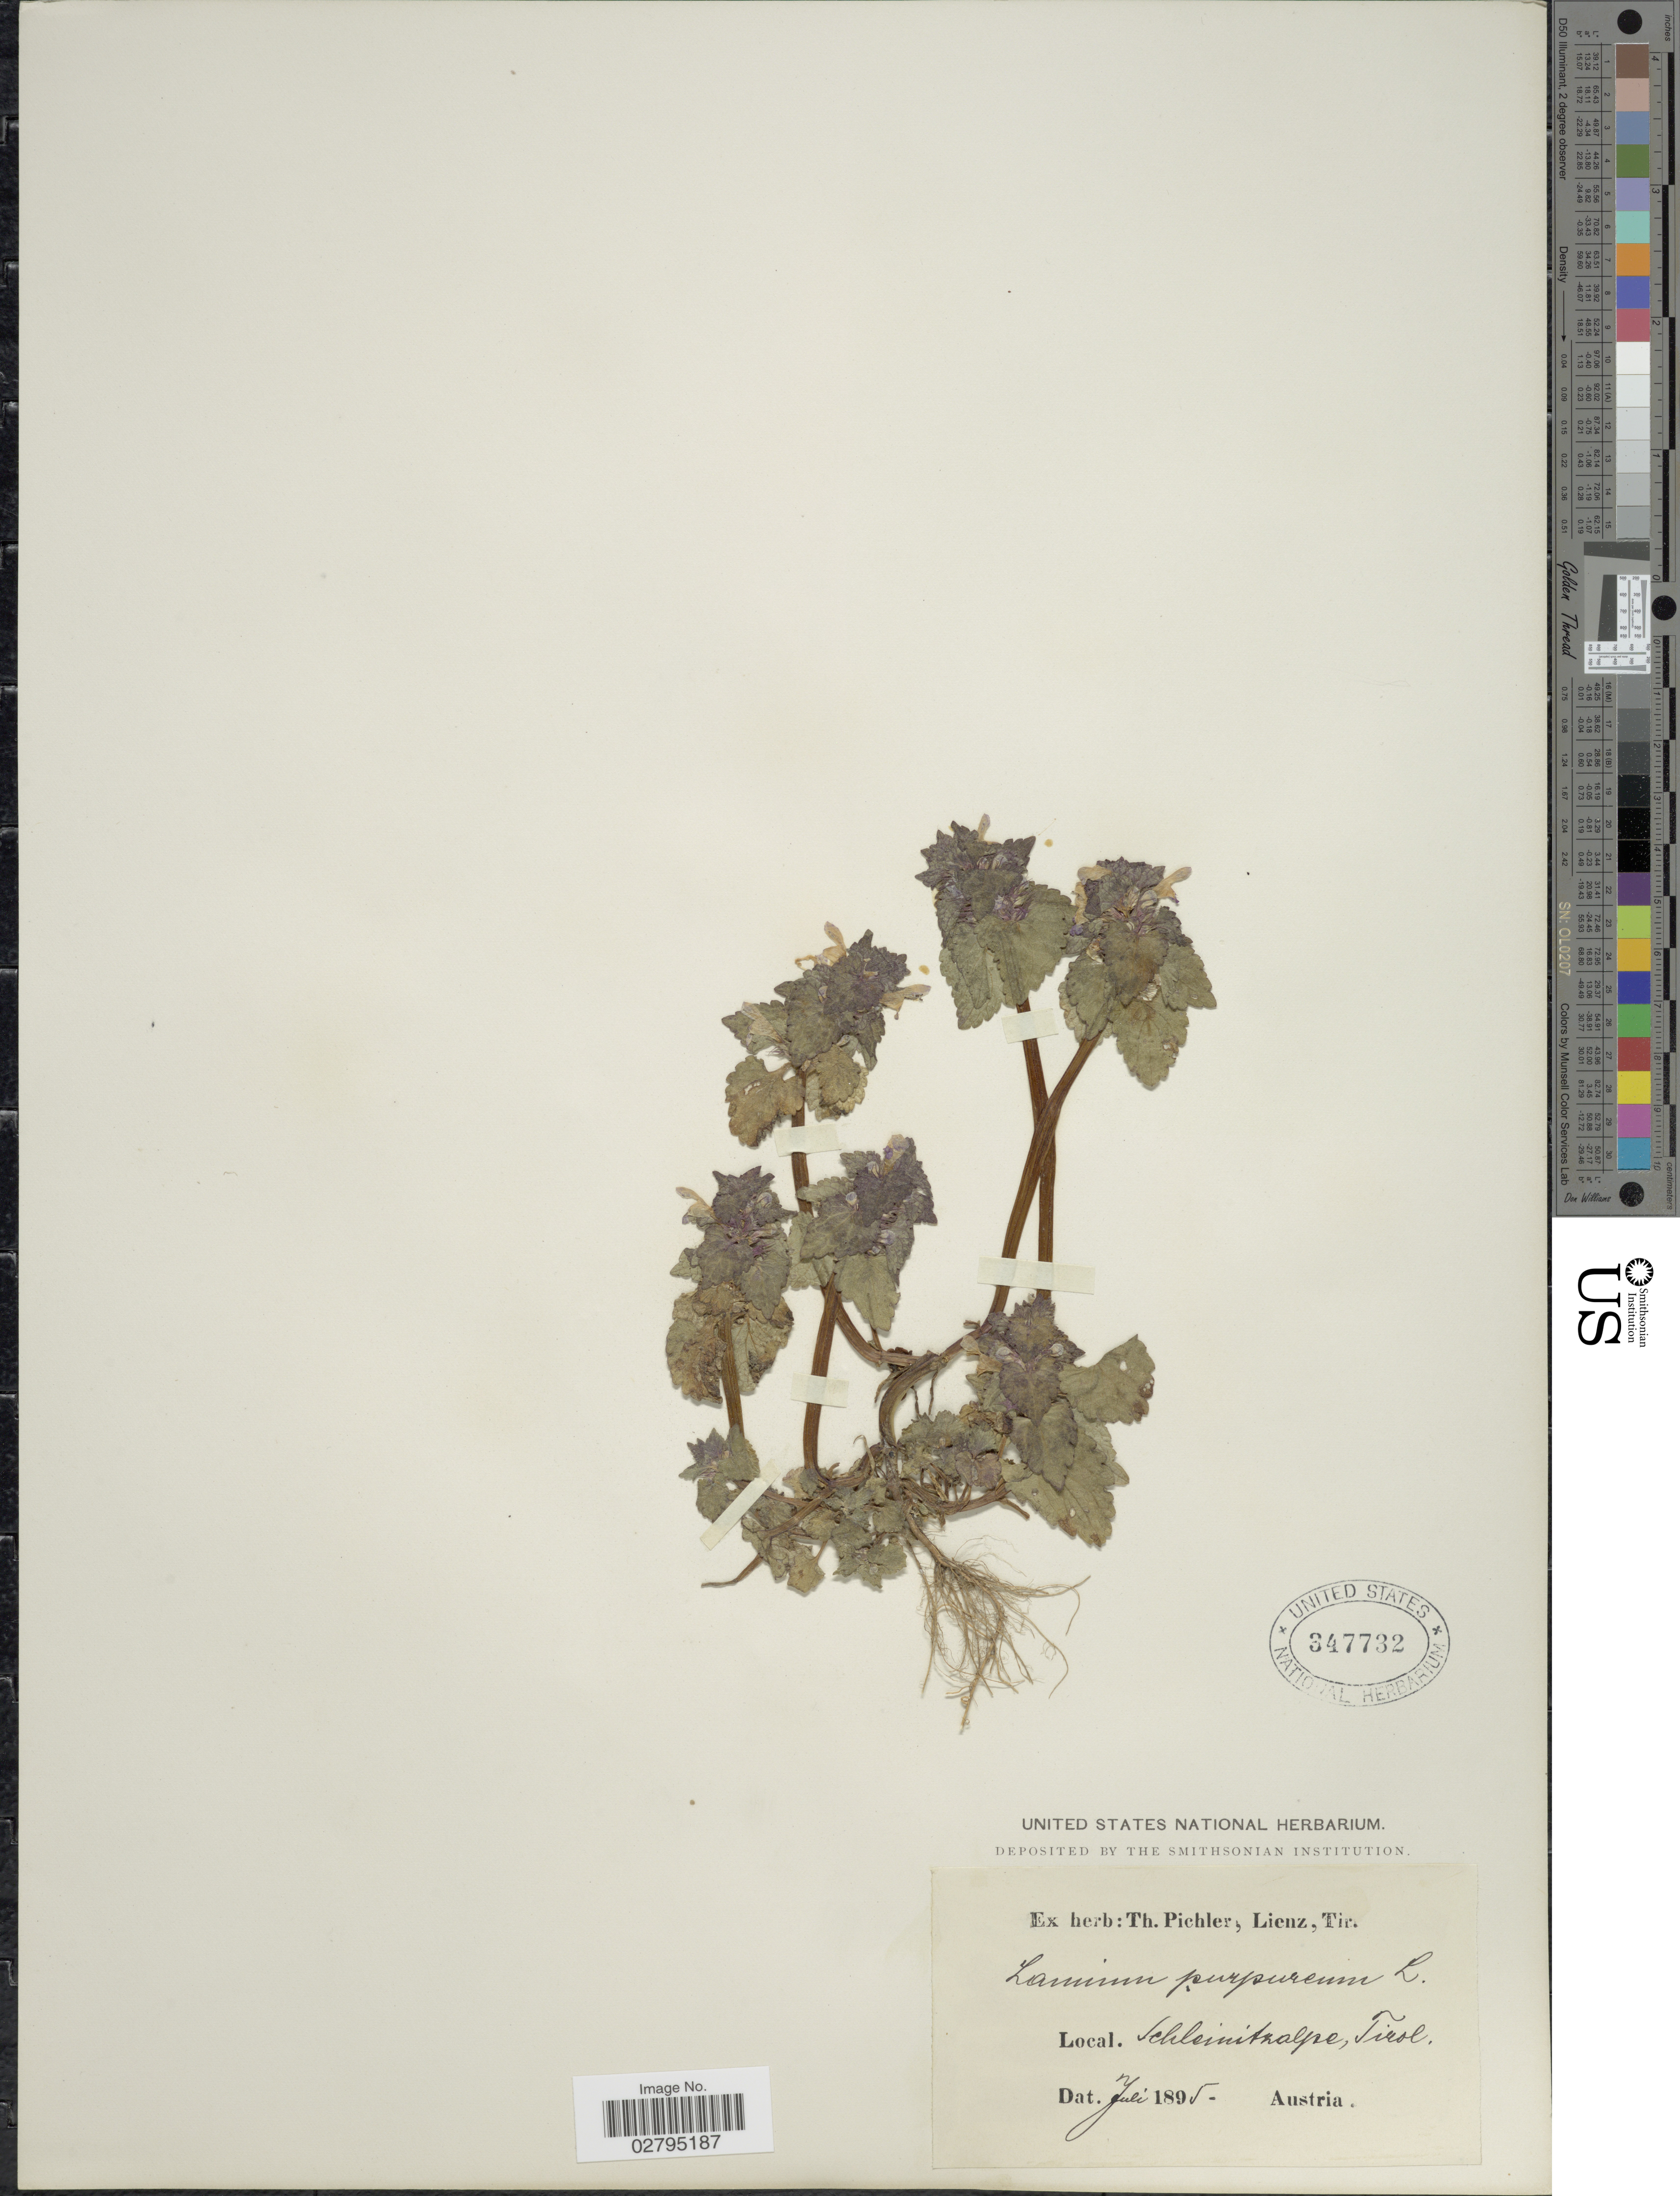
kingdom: Plantae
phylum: Tracheophyta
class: Magnoliopsida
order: Lamiales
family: Lamiaceae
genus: Lamium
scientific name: Lamium purpureum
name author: L.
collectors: ex herb. T. Pichler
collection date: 1895-07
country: Austria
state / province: Tirol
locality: Schleinitzalpe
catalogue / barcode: US 347732